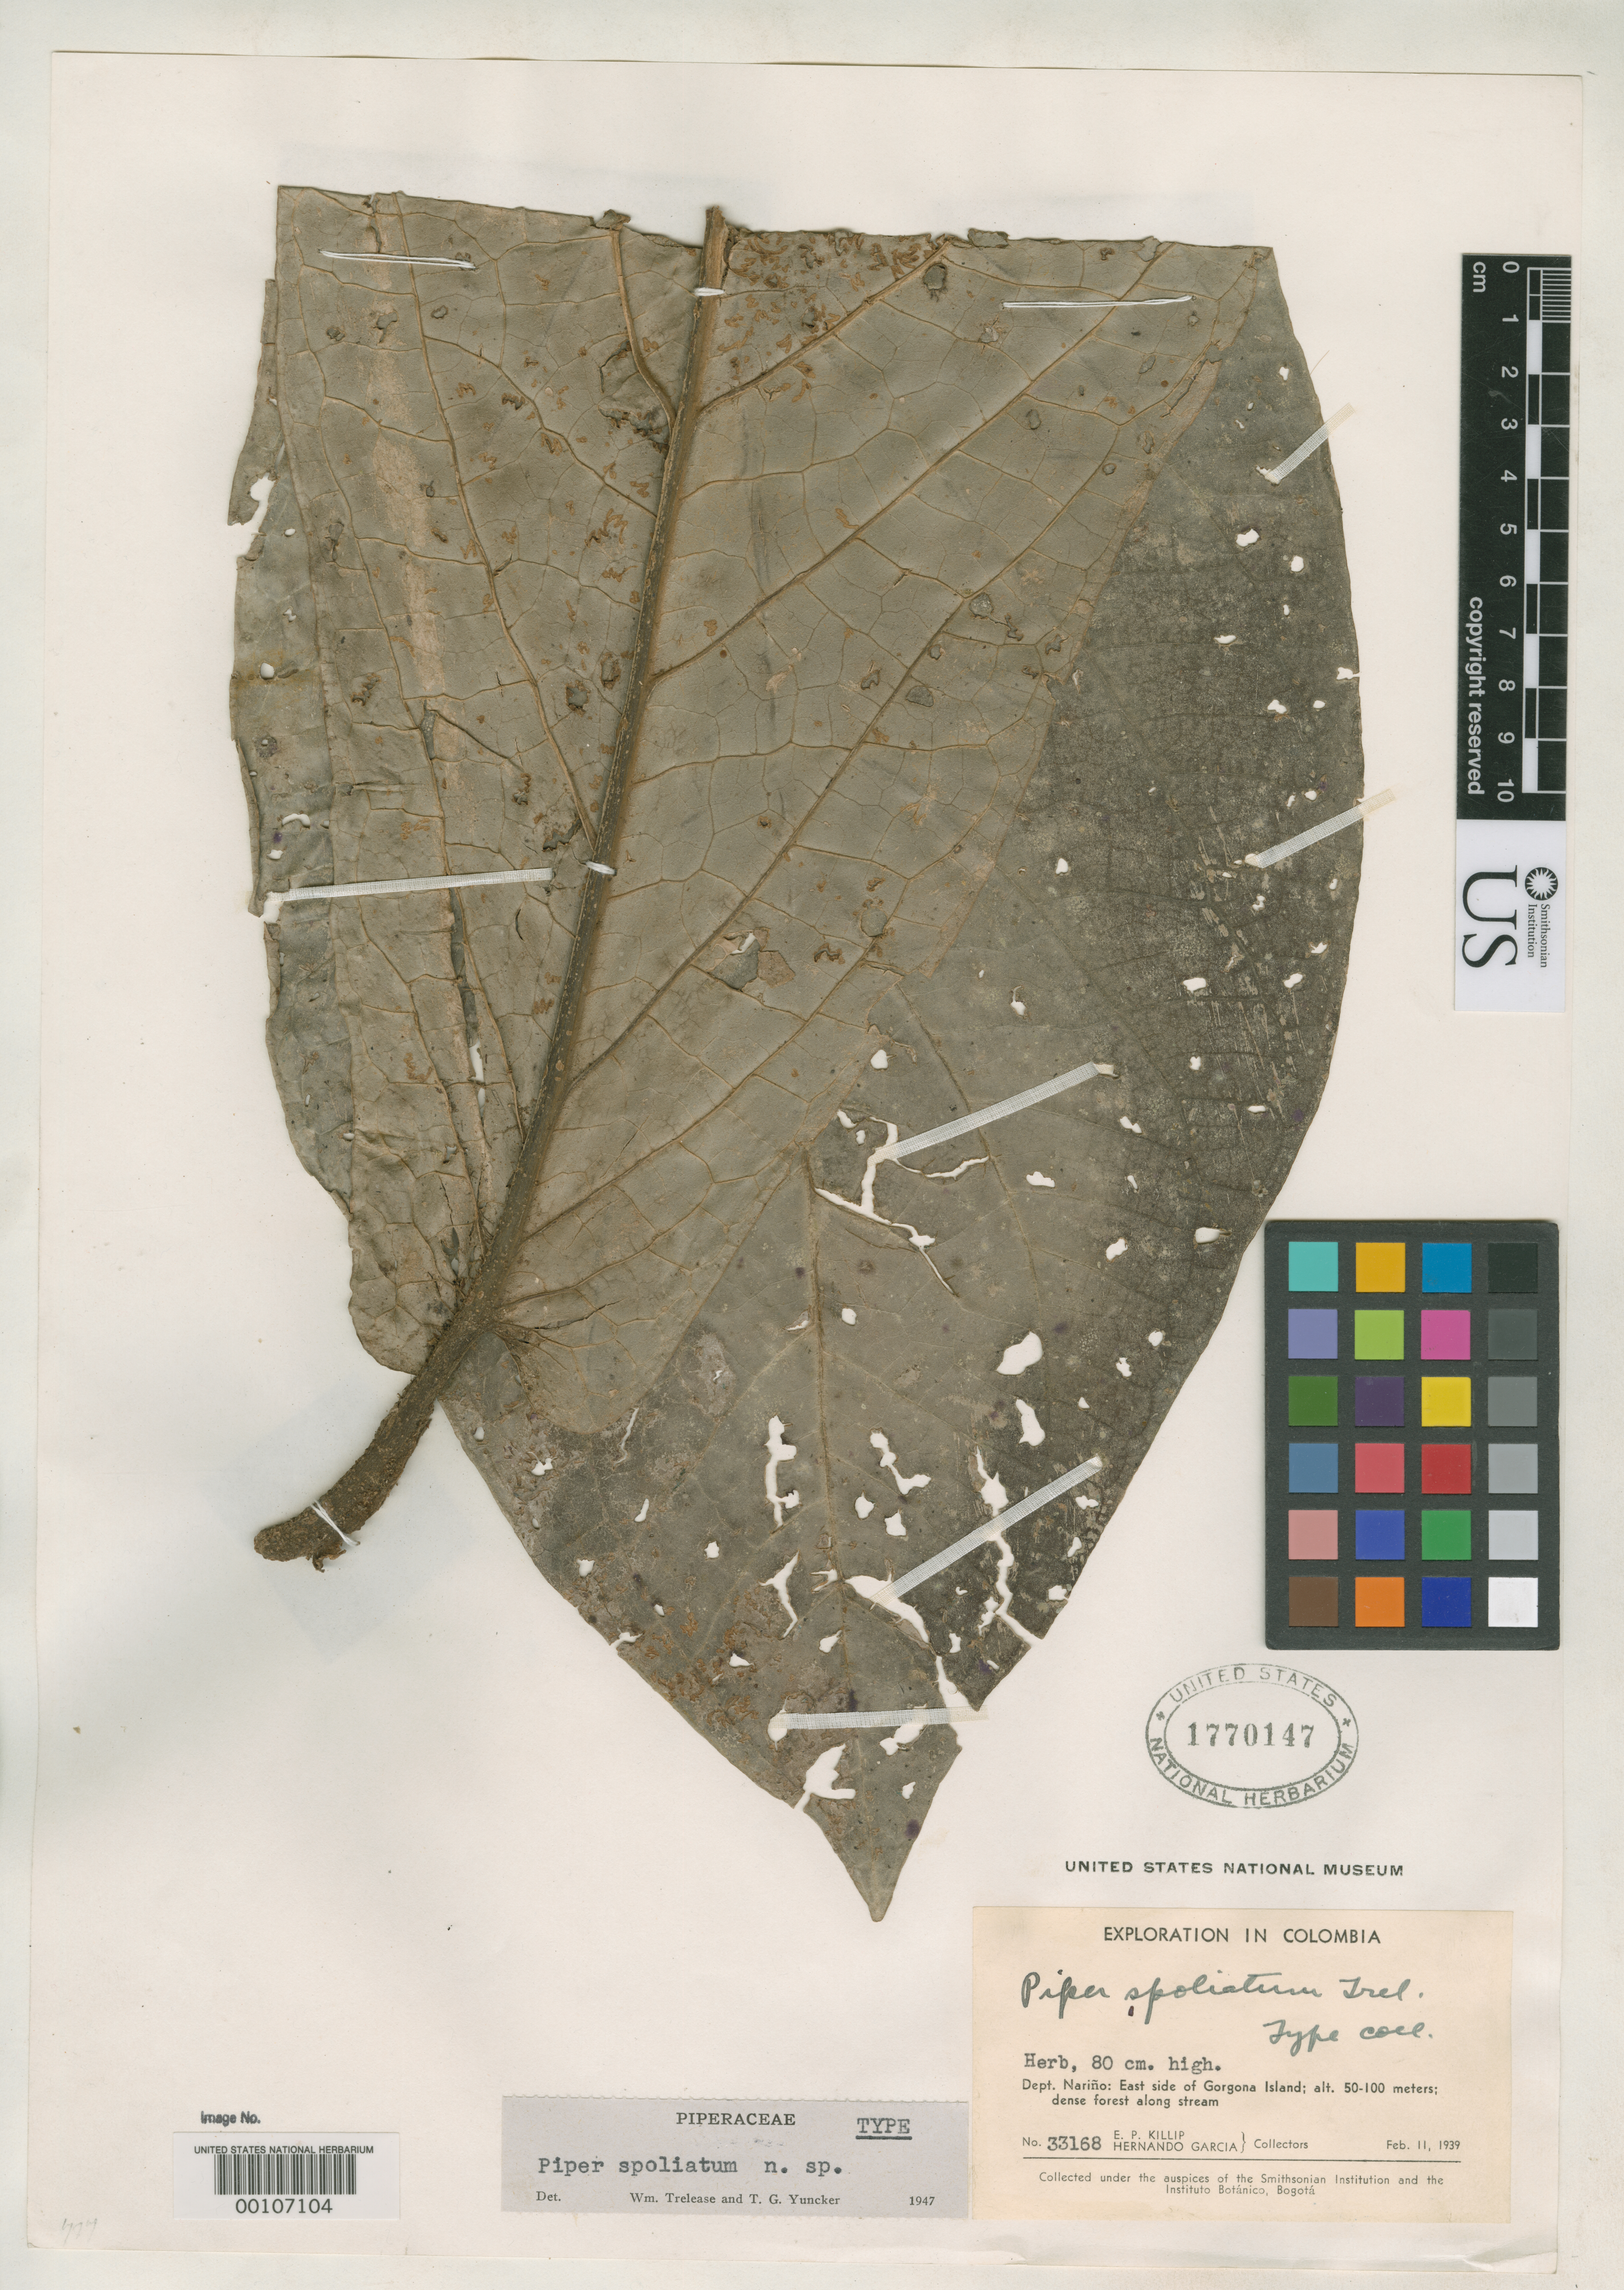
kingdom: Plantae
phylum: Tracheophyta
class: Magnoliopsida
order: Piperales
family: Piperaceae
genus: Piper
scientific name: Piper spoliatum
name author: Trel. & Yunck.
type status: Holotype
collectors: E. P. Killip & H. García Barriga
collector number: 33168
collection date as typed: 11 Feb 1939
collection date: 1939-02-11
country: Colombia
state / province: Nariño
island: Gorgona Island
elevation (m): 50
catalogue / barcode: US 1770147